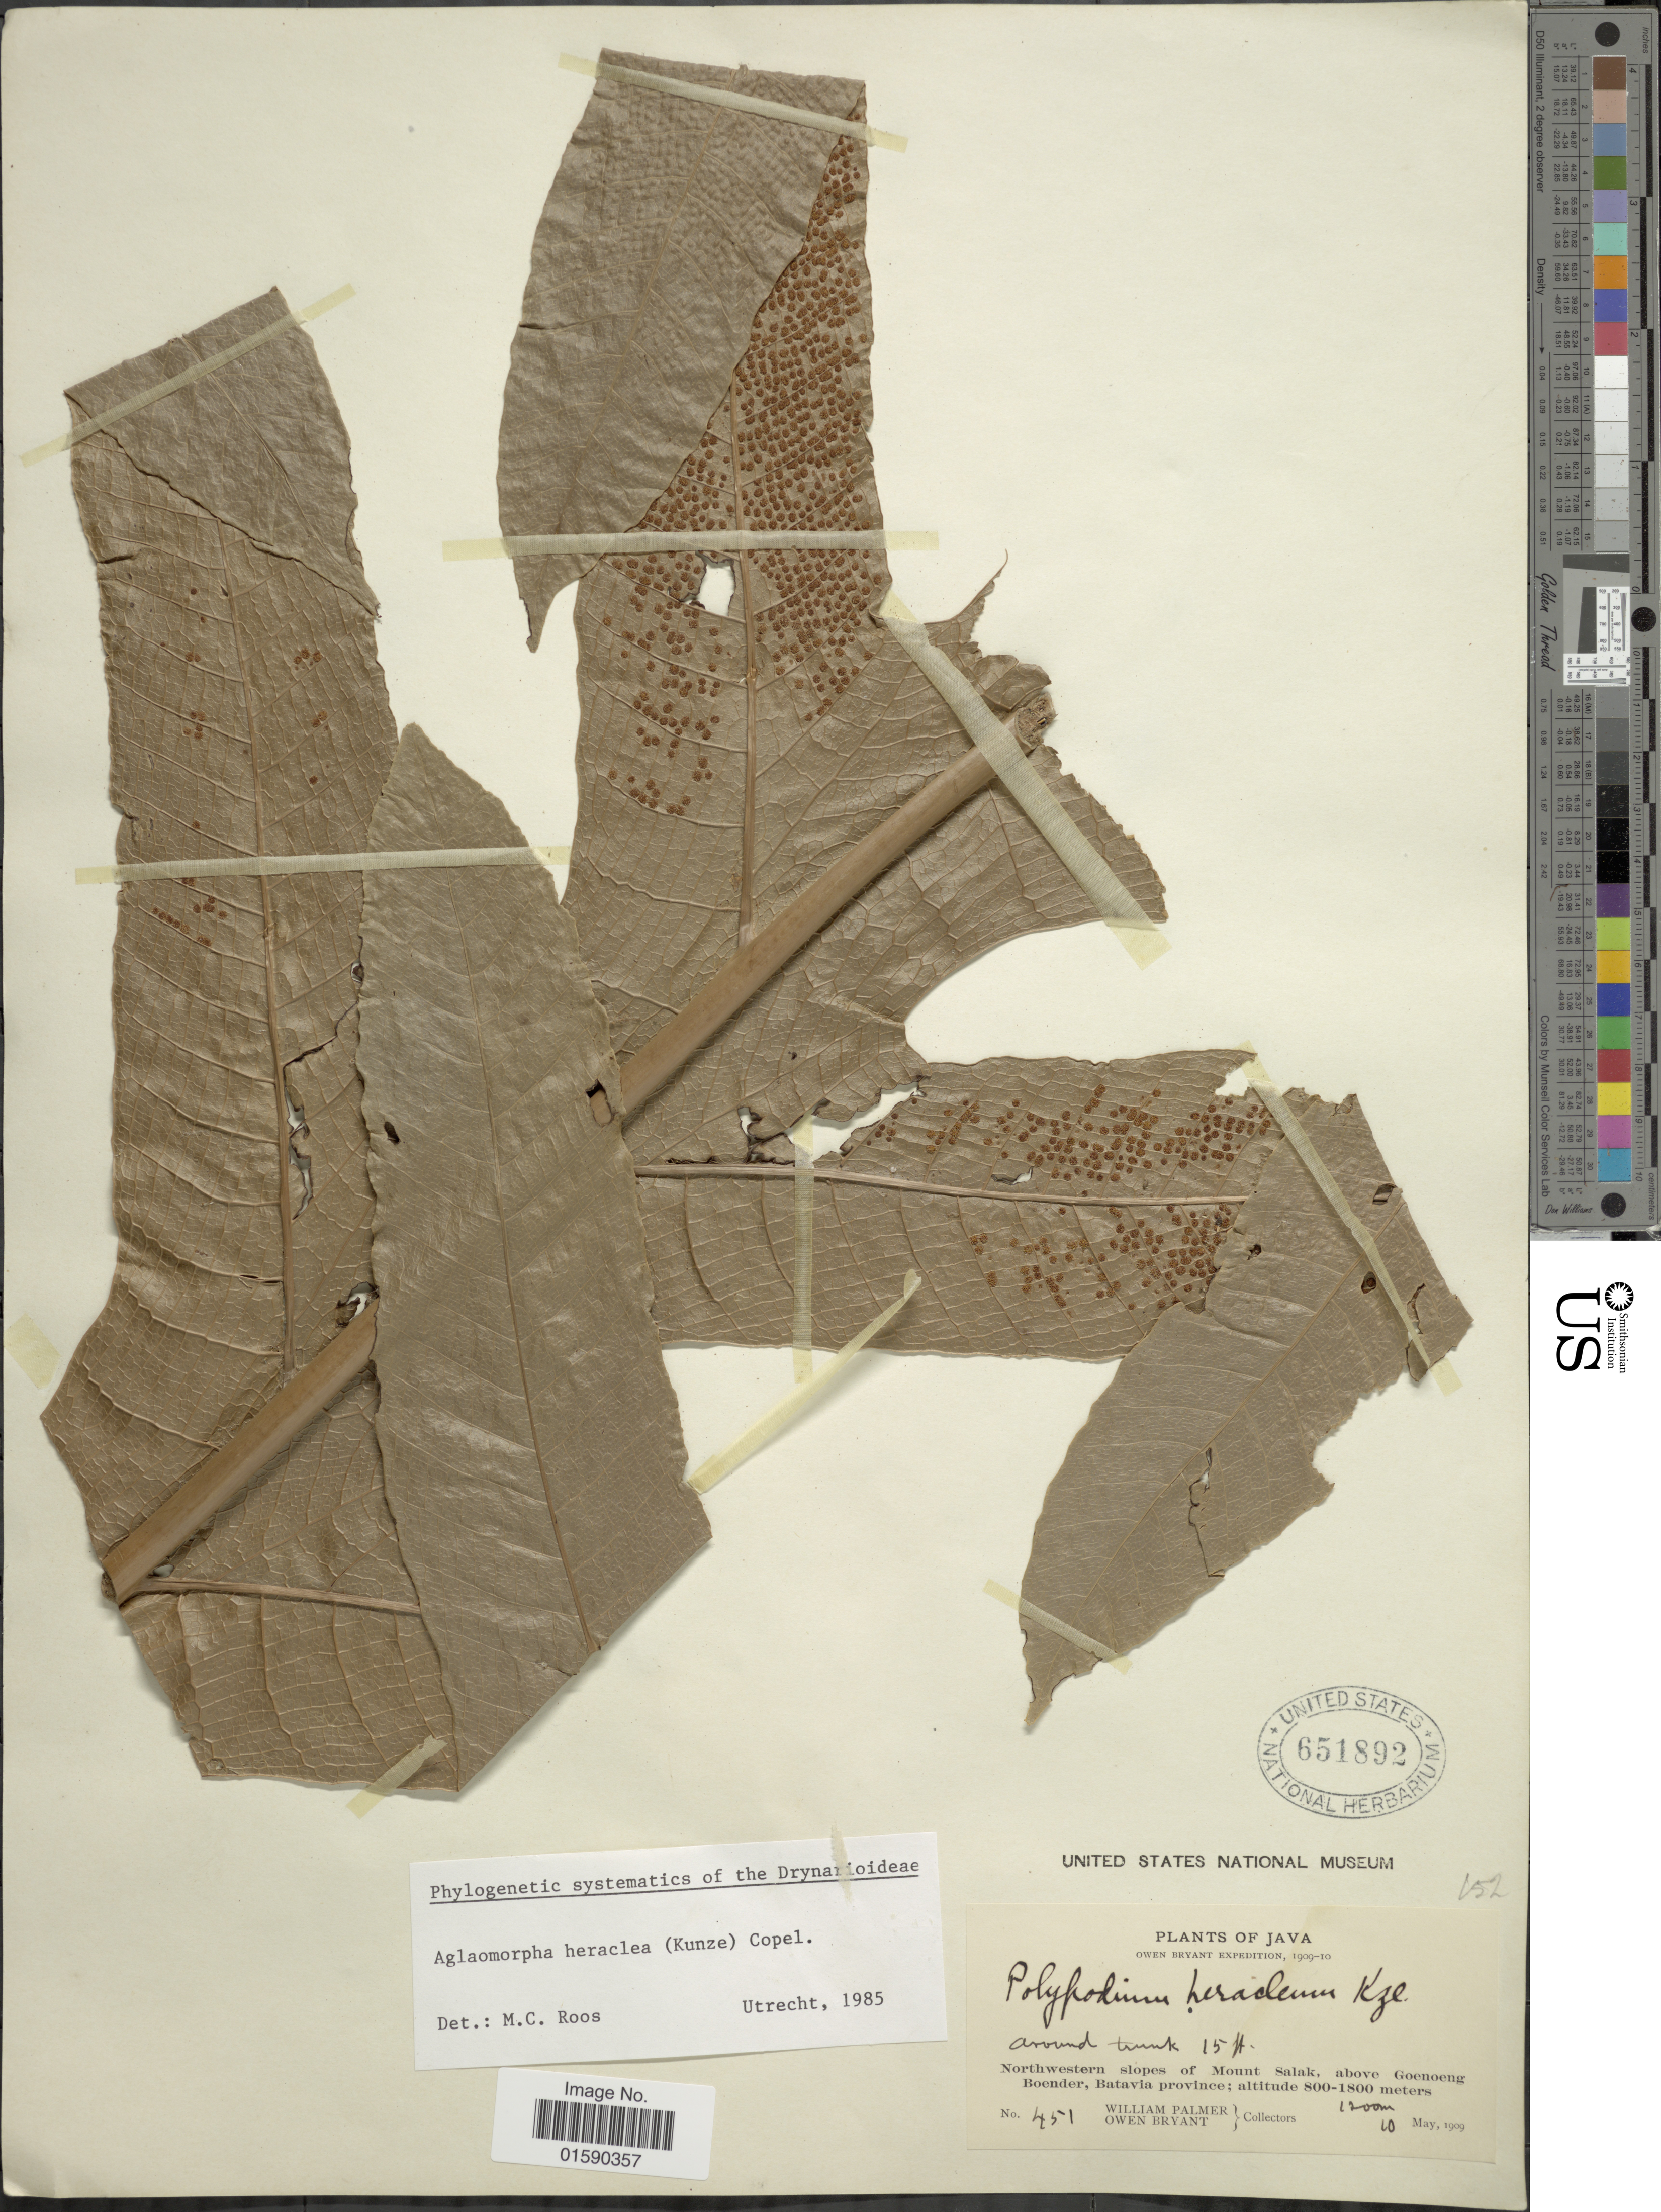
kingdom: Plantae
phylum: Tracheophyta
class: Polypodiopsida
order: Polypodiales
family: Polypodiaceae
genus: Aglaomorpha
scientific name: Aglaomorpha heraclea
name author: (Kunze) Copel.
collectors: W. Palmer & O. Bryant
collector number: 451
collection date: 1909-05-10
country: Indonesia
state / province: Java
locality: Java. Northwestern slopes of Mount Salak, above Goenoeng Boender, Batavia province.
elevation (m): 1200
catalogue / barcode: US 651892